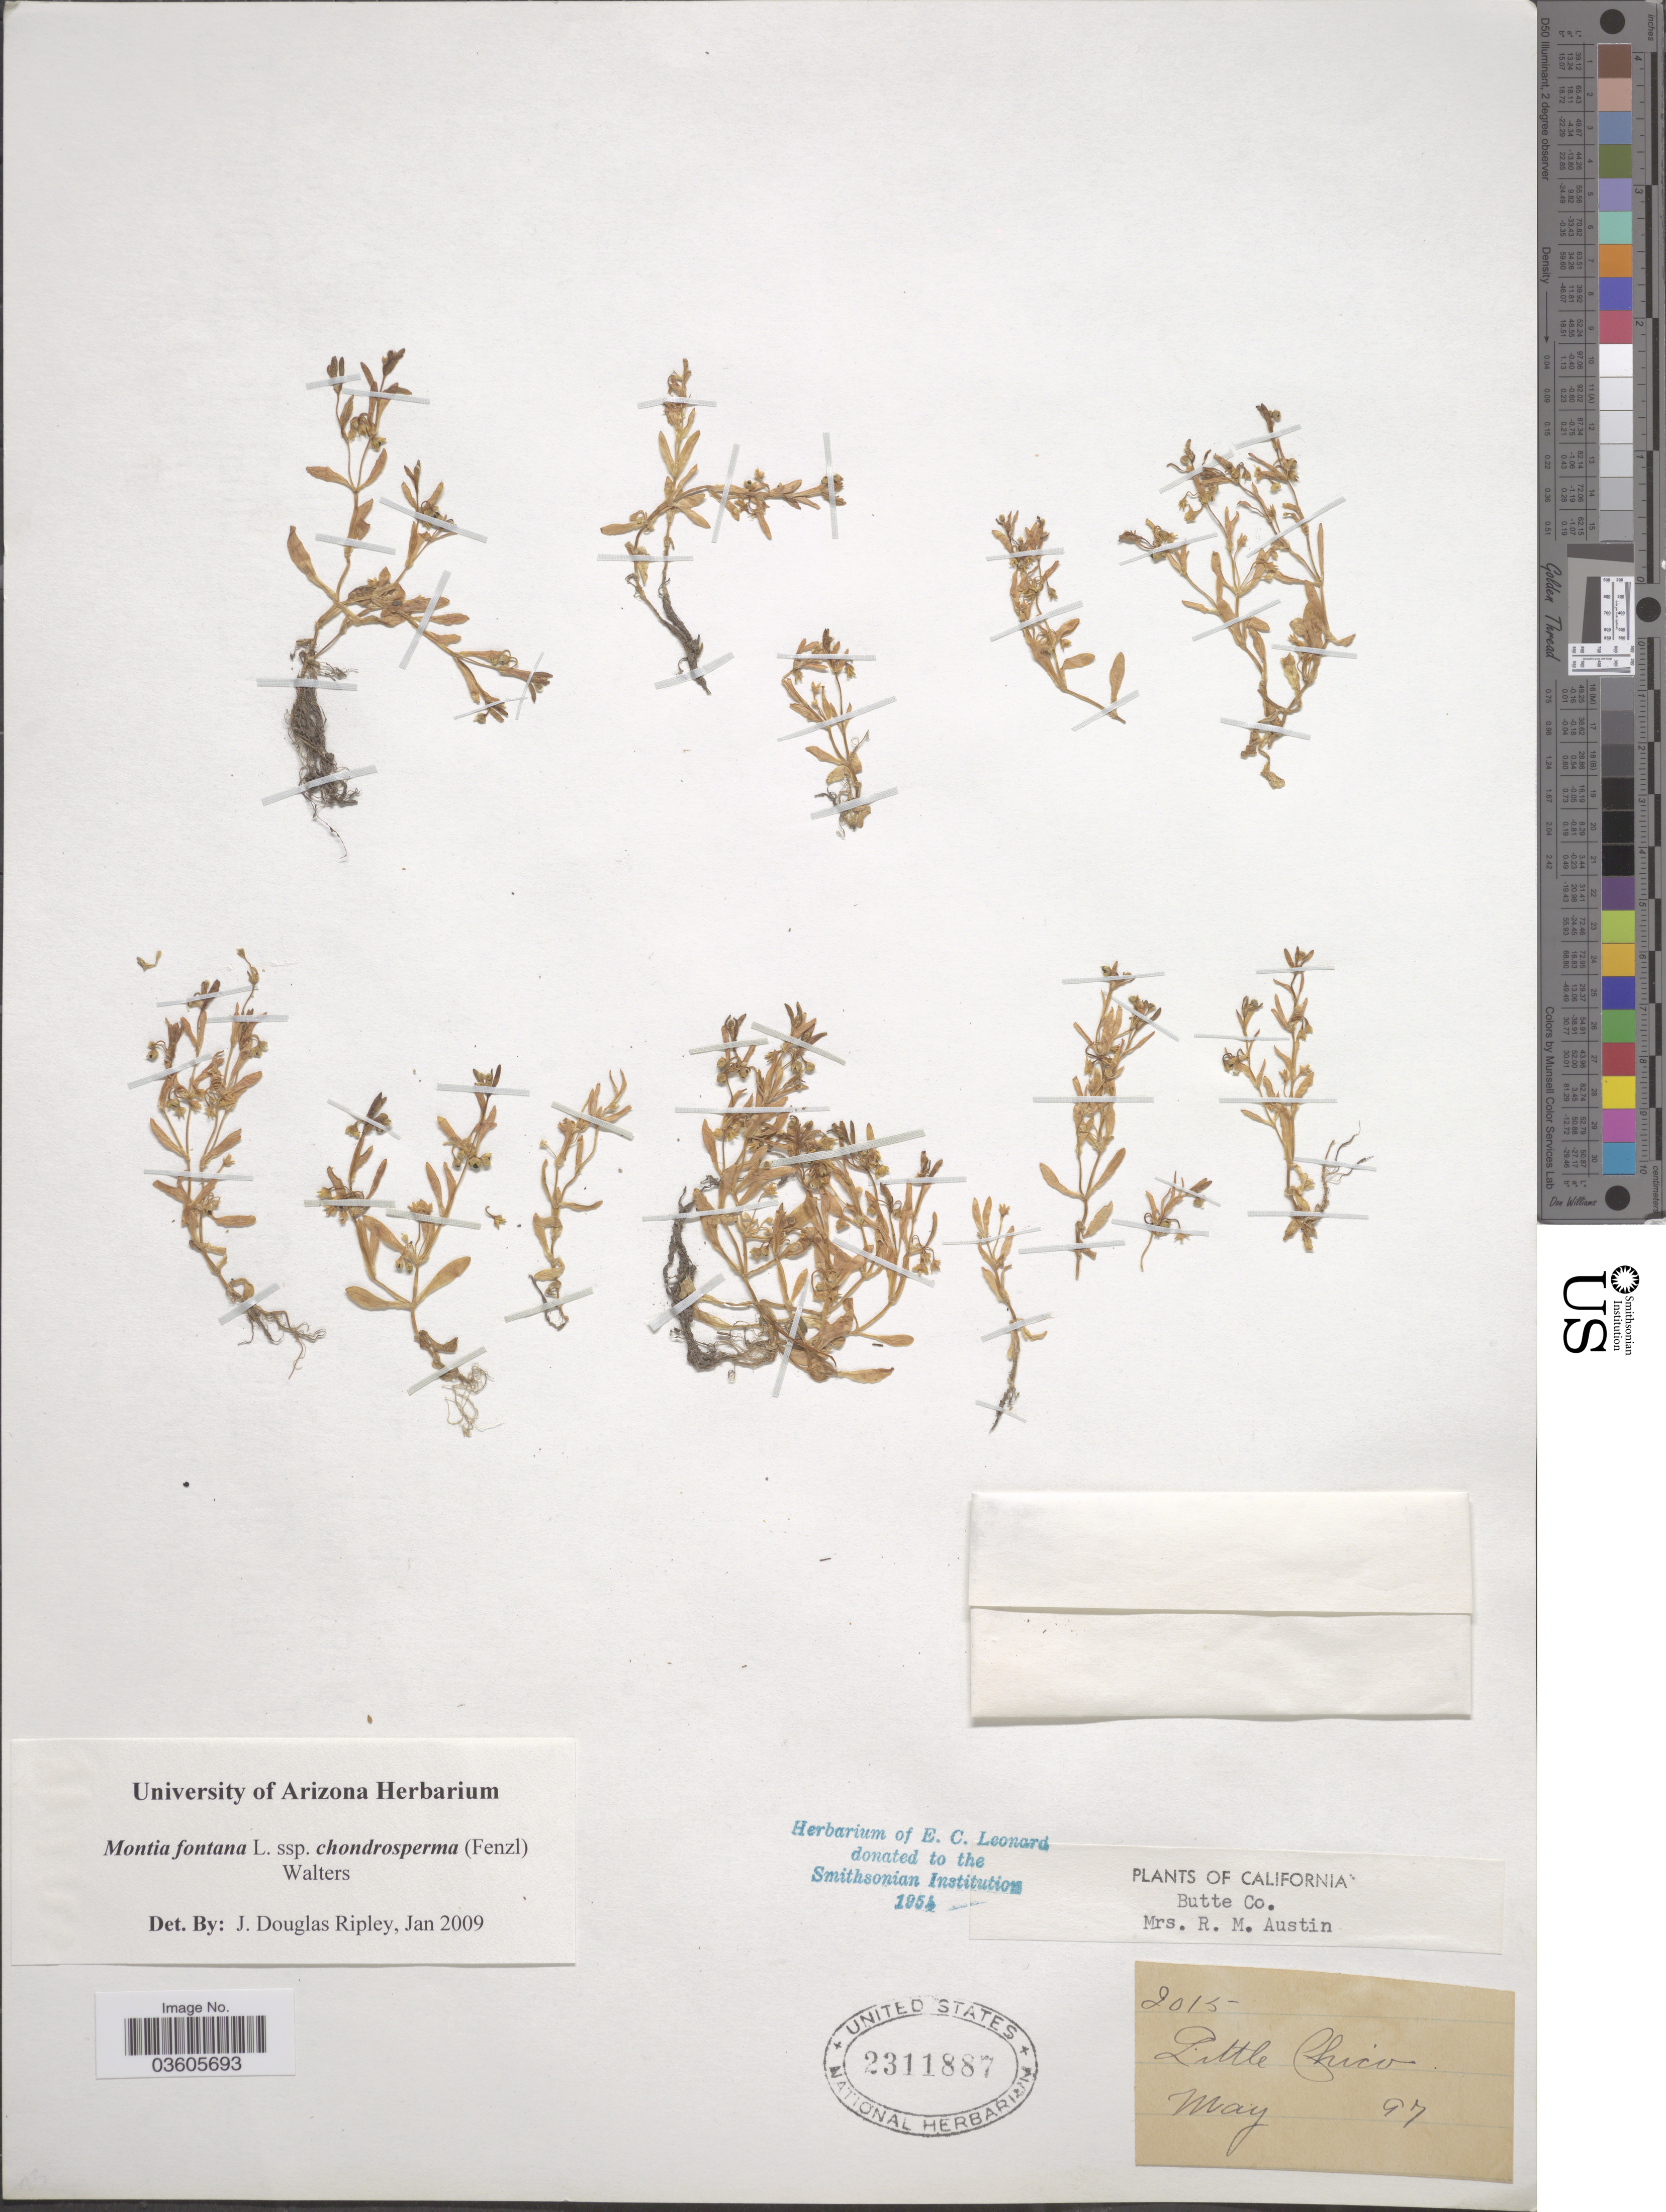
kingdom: Plantae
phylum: Tracheophyta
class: Magnoliopsida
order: Caryophyllales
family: Montiaceae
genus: Montia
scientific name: Montia fontana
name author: L.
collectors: R. Austin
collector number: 2015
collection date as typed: Transcribed d/m/y: /5/97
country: United States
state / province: California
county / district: Butte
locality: Butte Co. Little Chico.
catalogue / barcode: US 2311887